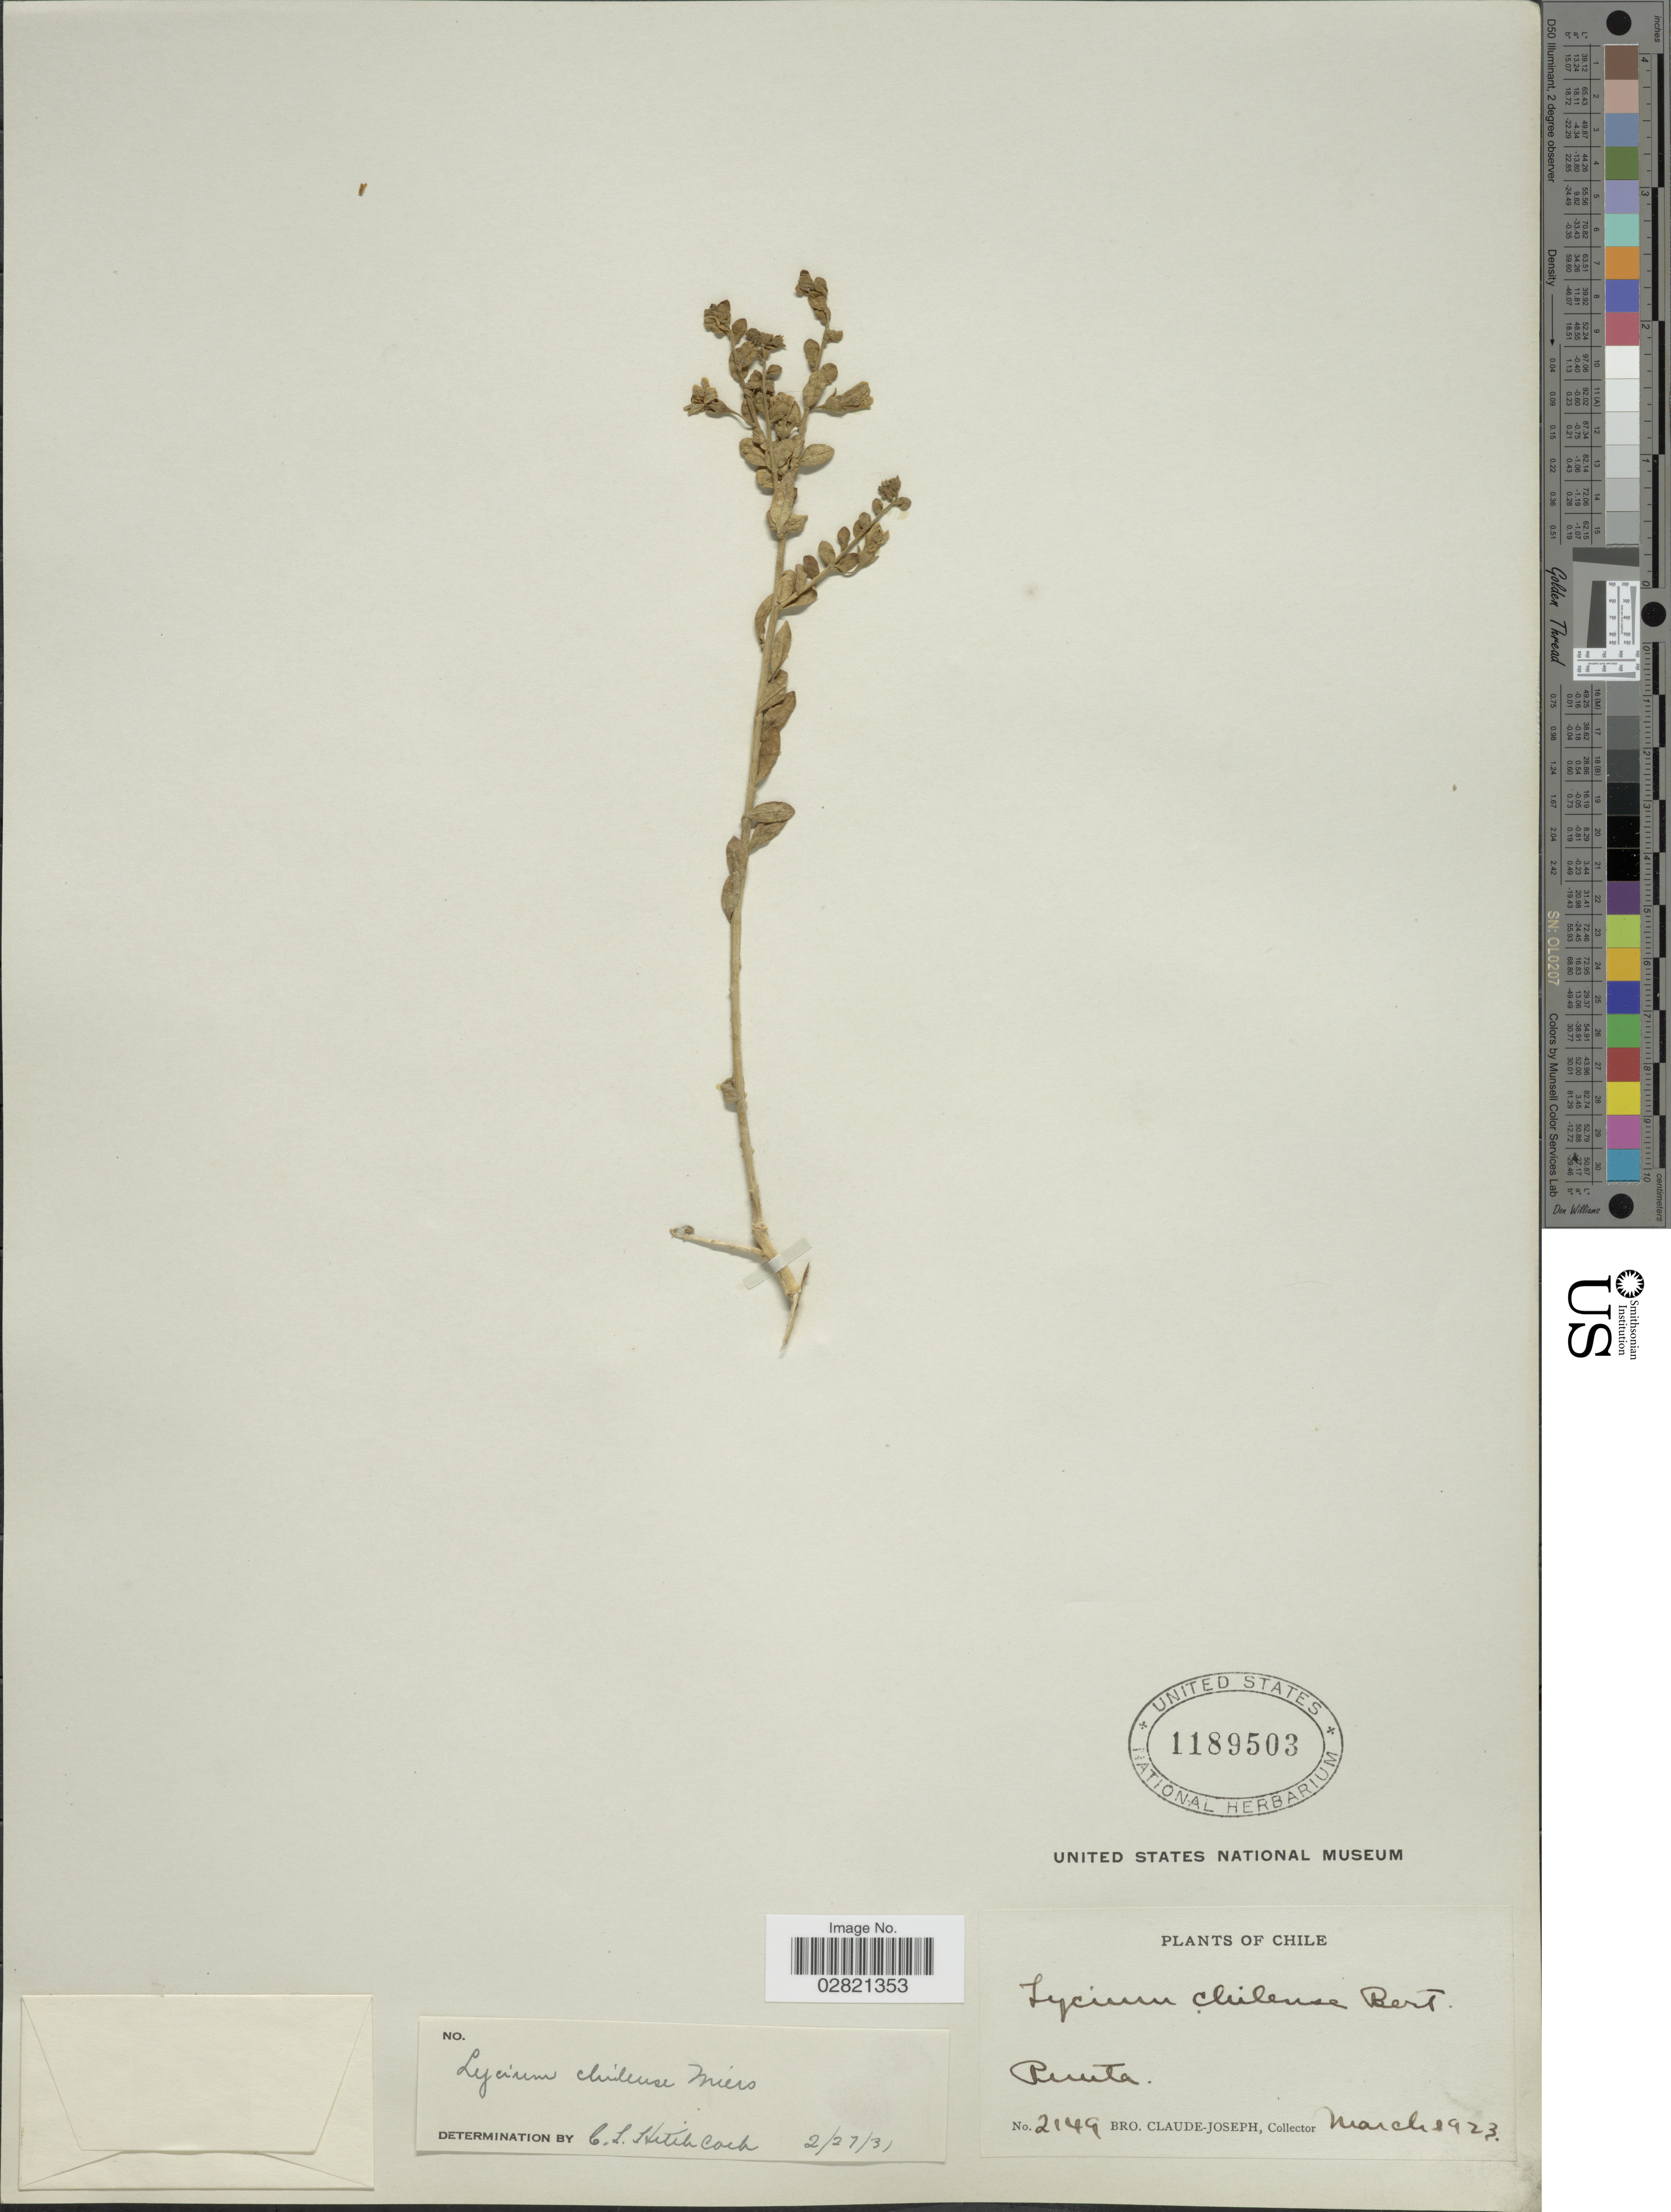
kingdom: Plantae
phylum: Tracheophyta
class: Magnoliopsida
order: Solanales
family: Solanaceae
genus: Lycium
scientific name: Lycium chilense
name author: Bertero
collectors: Bro. Claude-Joseph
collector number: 2149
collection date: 1923-03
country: Chile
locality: Punta.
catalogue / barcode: US 1189503